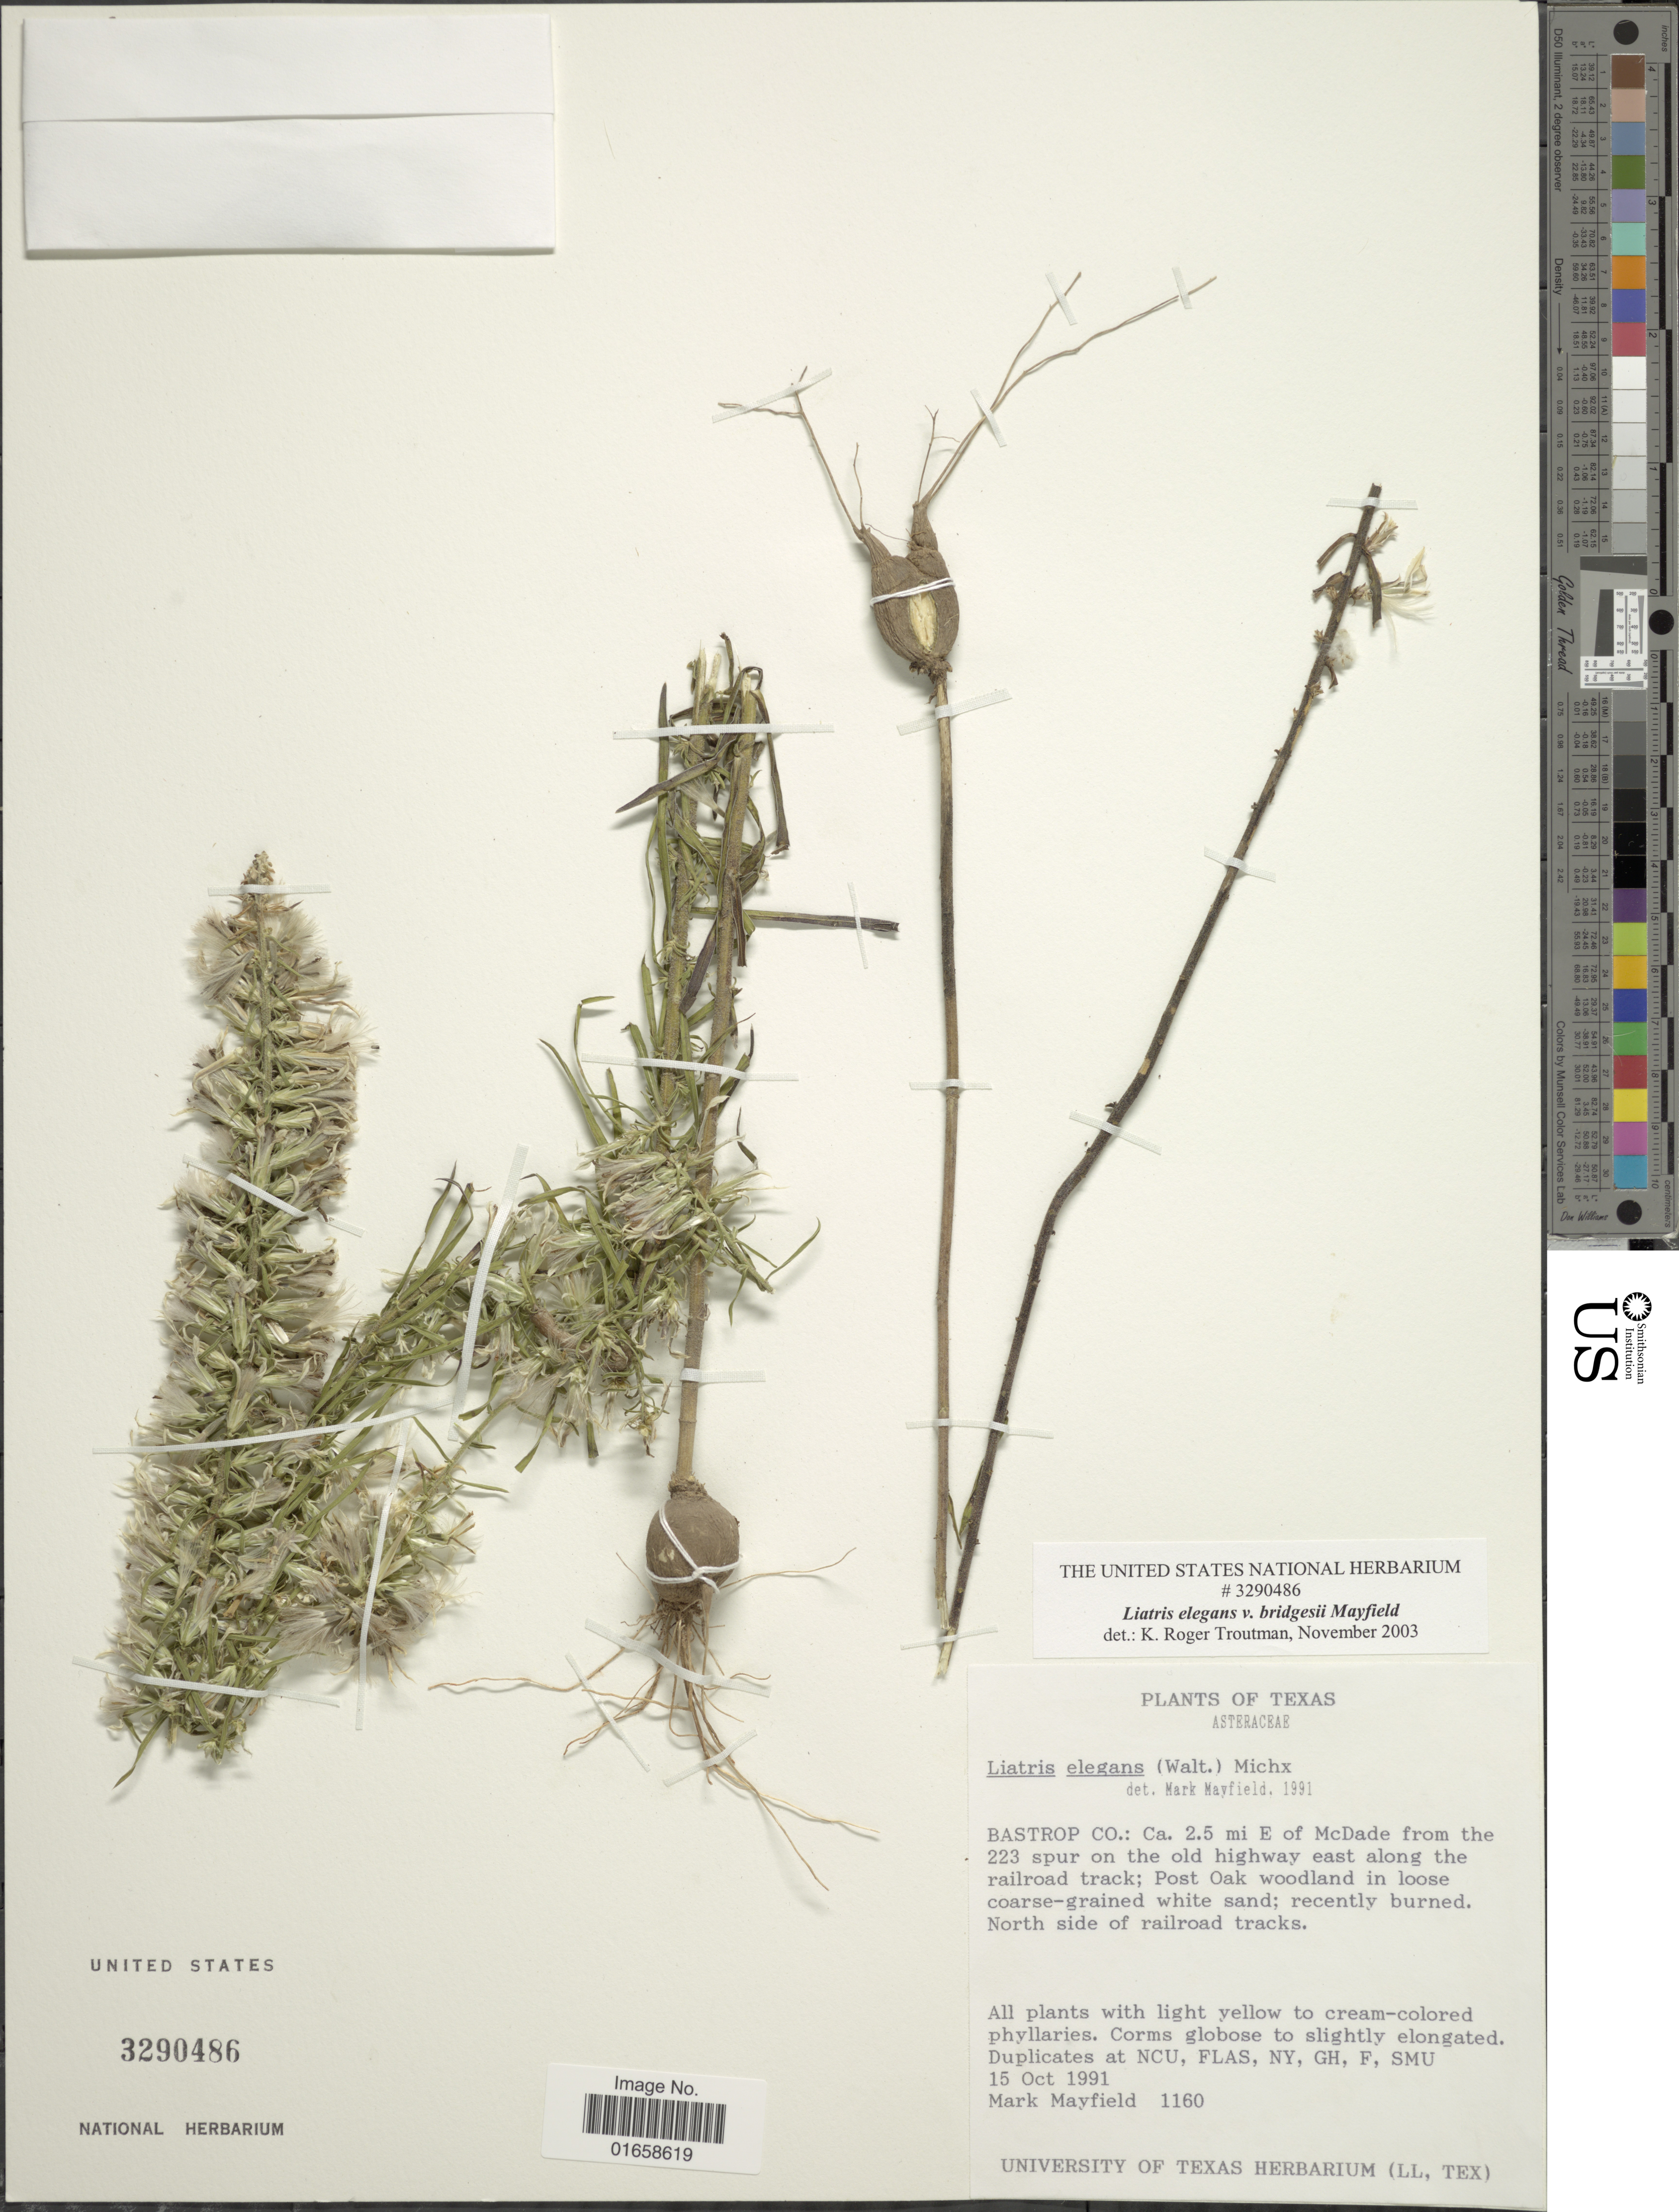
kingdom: Plantae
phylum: Tracheophyta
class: Magnoliopsida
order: Asterales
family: Asteraceae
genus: Liatris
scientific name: Liatris elegans var. bridgesii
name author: Michx.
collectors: M. H. Mayfield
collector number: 1160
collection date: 1991-10-15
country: United States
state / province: Texas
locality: Bastdrop Co.: Ca. 2.5 mi. E of McDade from the 223 spur on the old highway east along the railroad track, North side of railroad tracks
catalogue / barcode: US 3290486